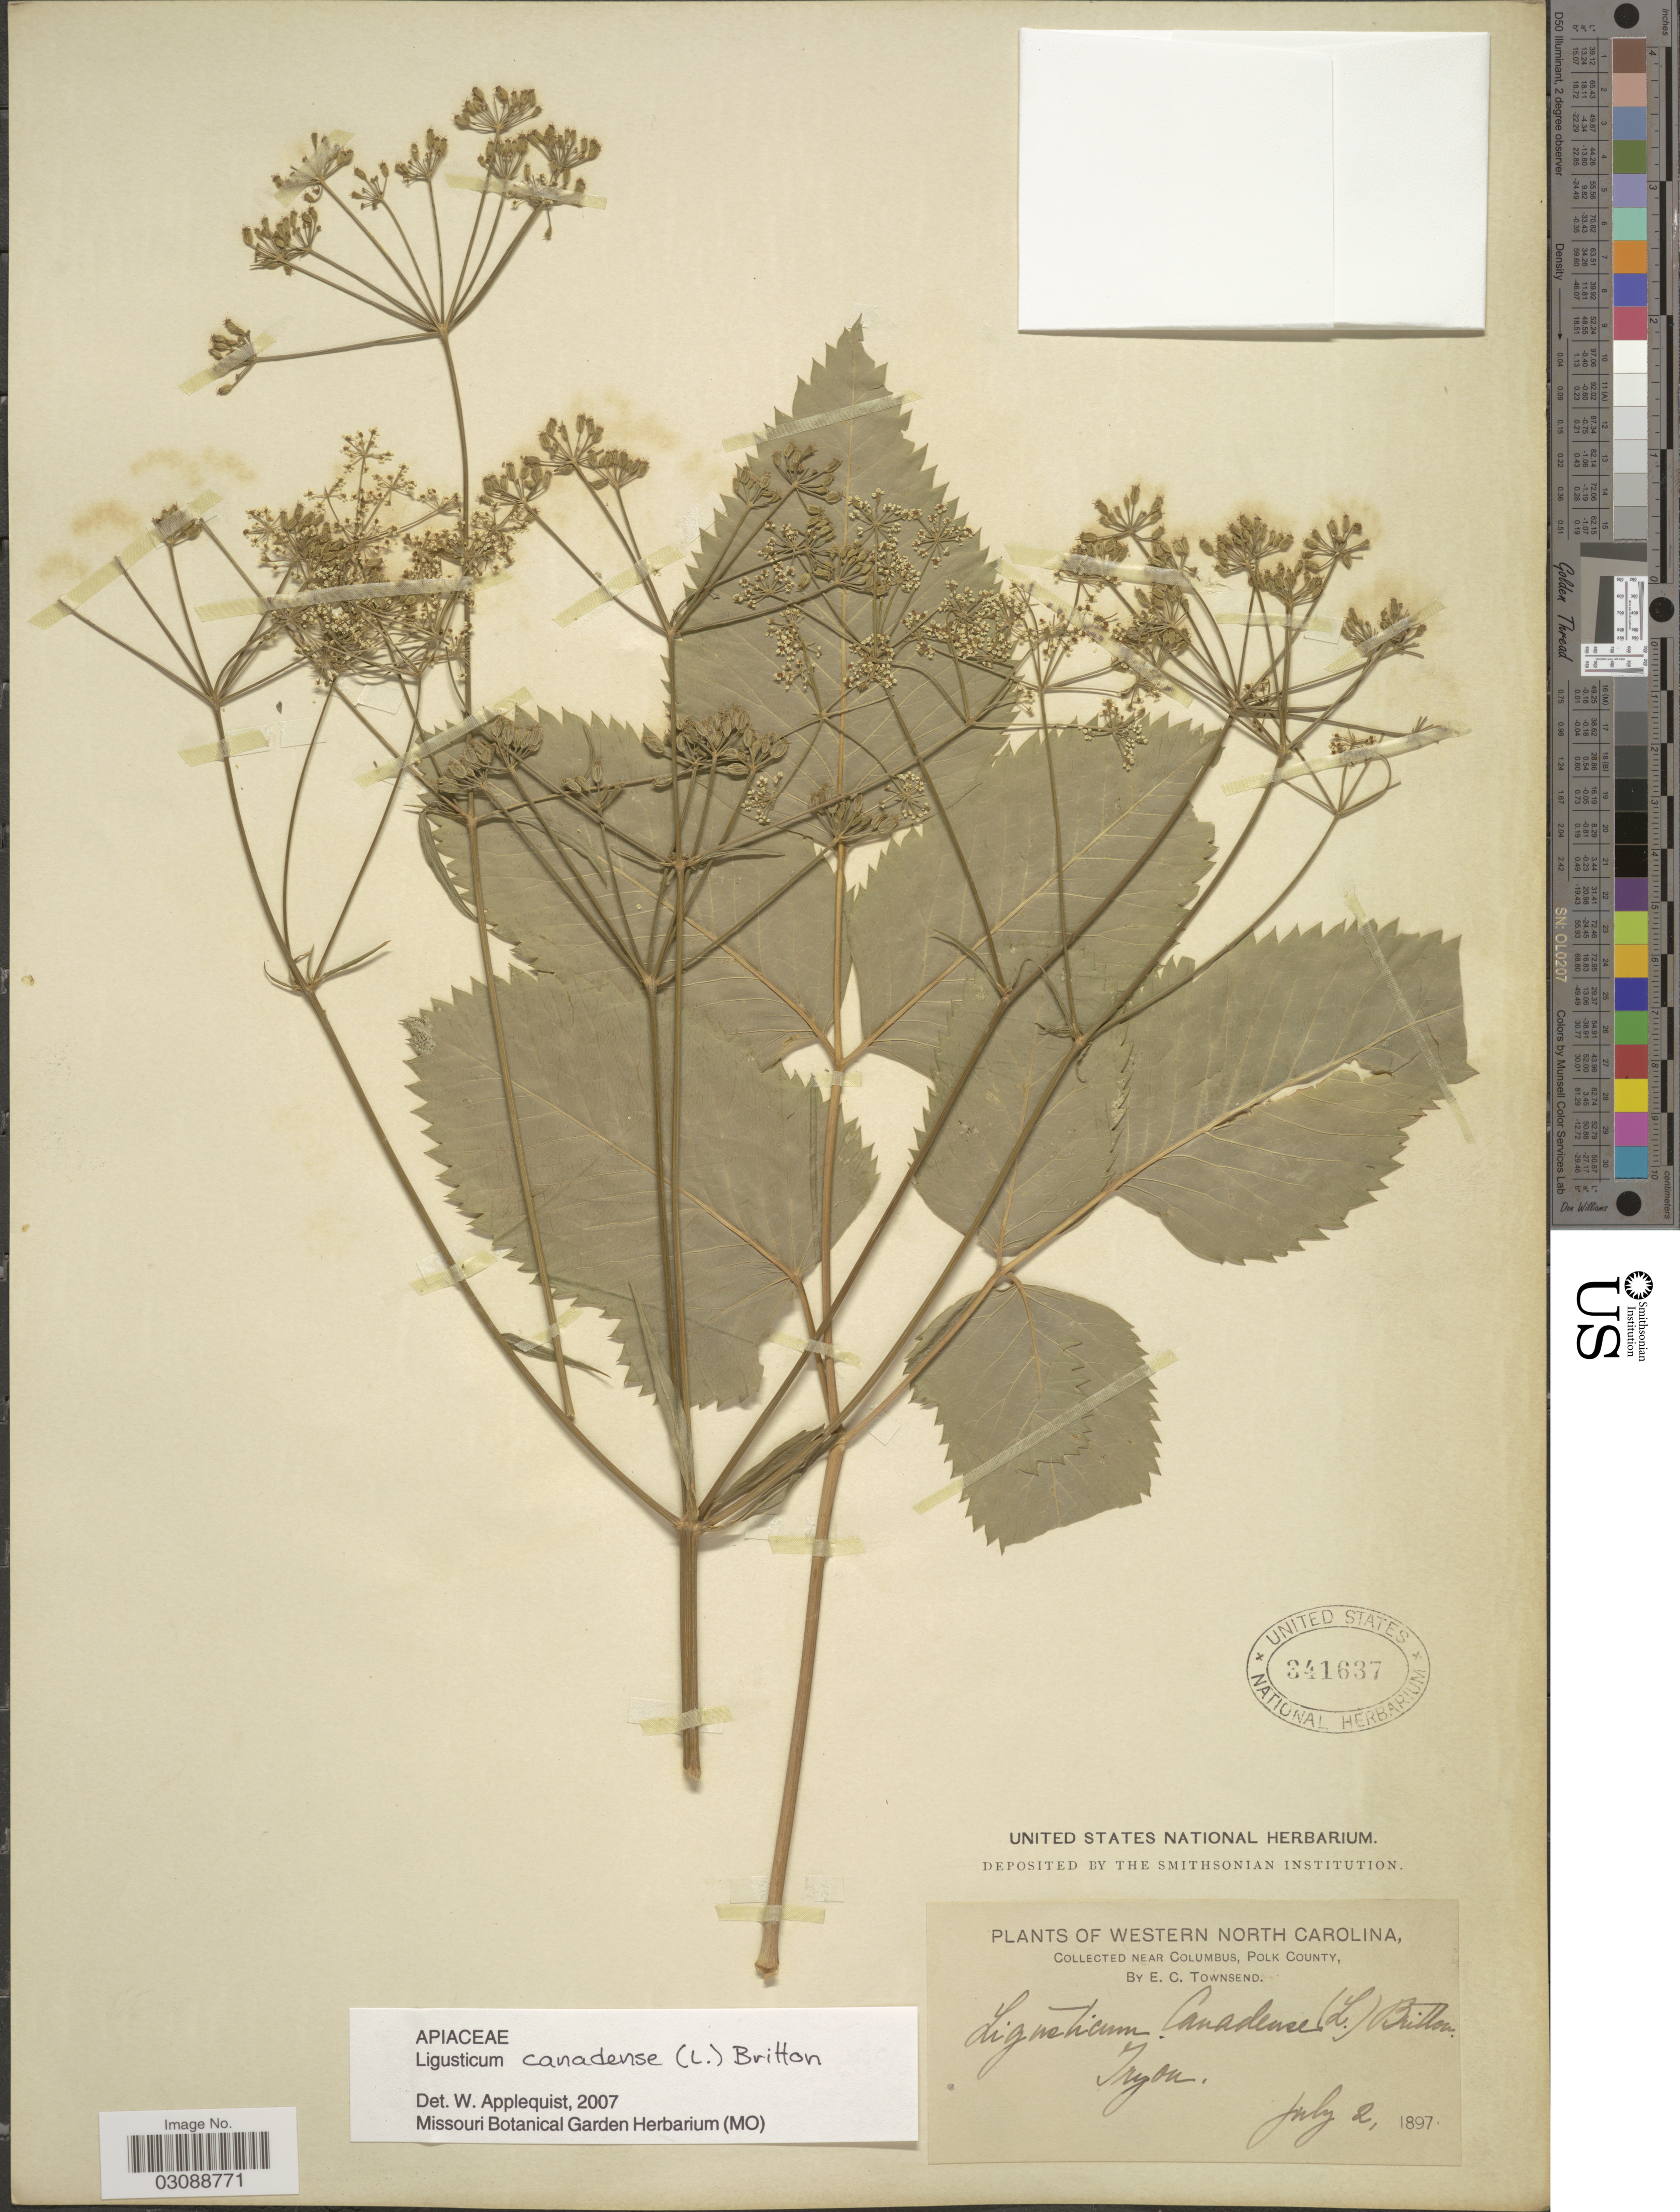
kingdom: Plantae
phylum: Tracheophyta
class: Magnoliopsida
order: Apiales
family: Apiaceae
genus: Ligusticum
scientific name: Ligusticum canadense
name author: (L.) Britton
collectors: E. C. Townsend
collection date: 1897-07-02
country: United States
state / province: North Carolina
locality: Near Columbus, Polk County. Tryon. Western North Carolina.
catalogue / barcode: US 341637